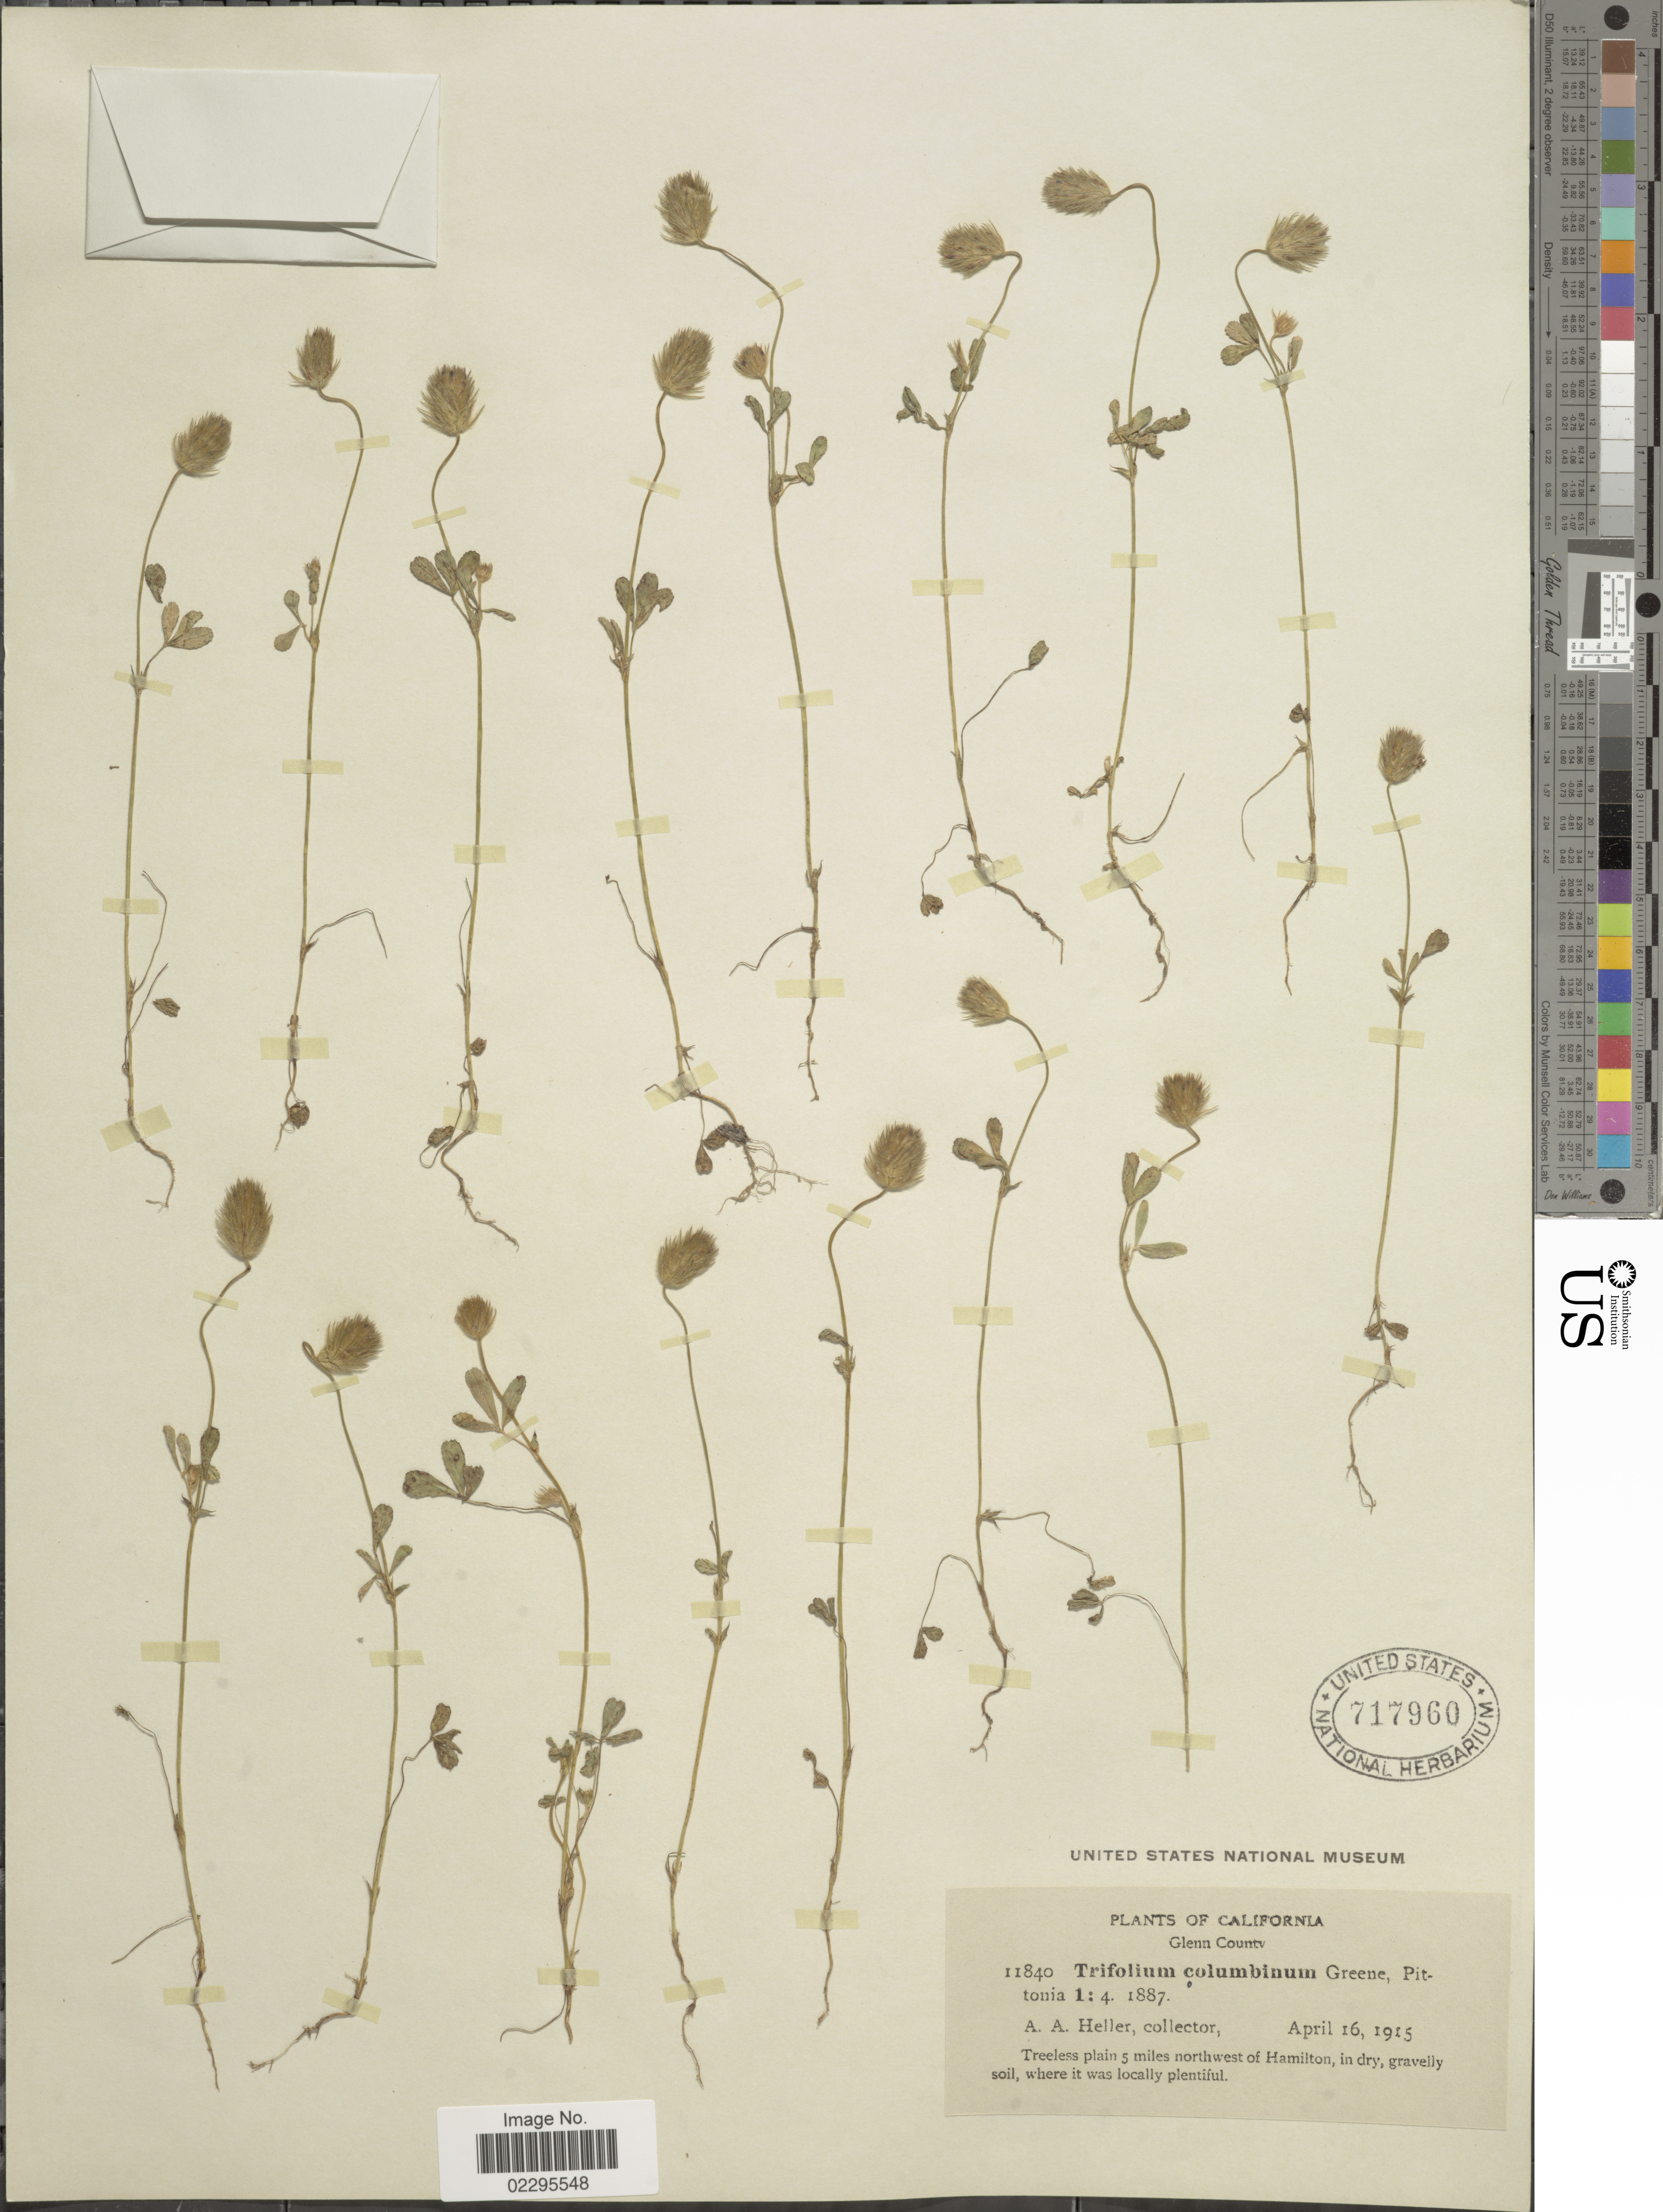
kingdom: Plantae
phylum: Tracheophyta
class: Magnoliopsida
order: Fabales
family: Fabaceae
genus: Trifolium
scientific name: Trifolium albopurpureum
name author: Torr. & A. Gray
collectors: A. A. Heller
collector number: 11840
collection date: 1915-04-16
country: United States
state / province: California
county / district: Glenn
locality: Glenn County. 5 miles northwest of Hamilton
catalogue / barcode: US 717960